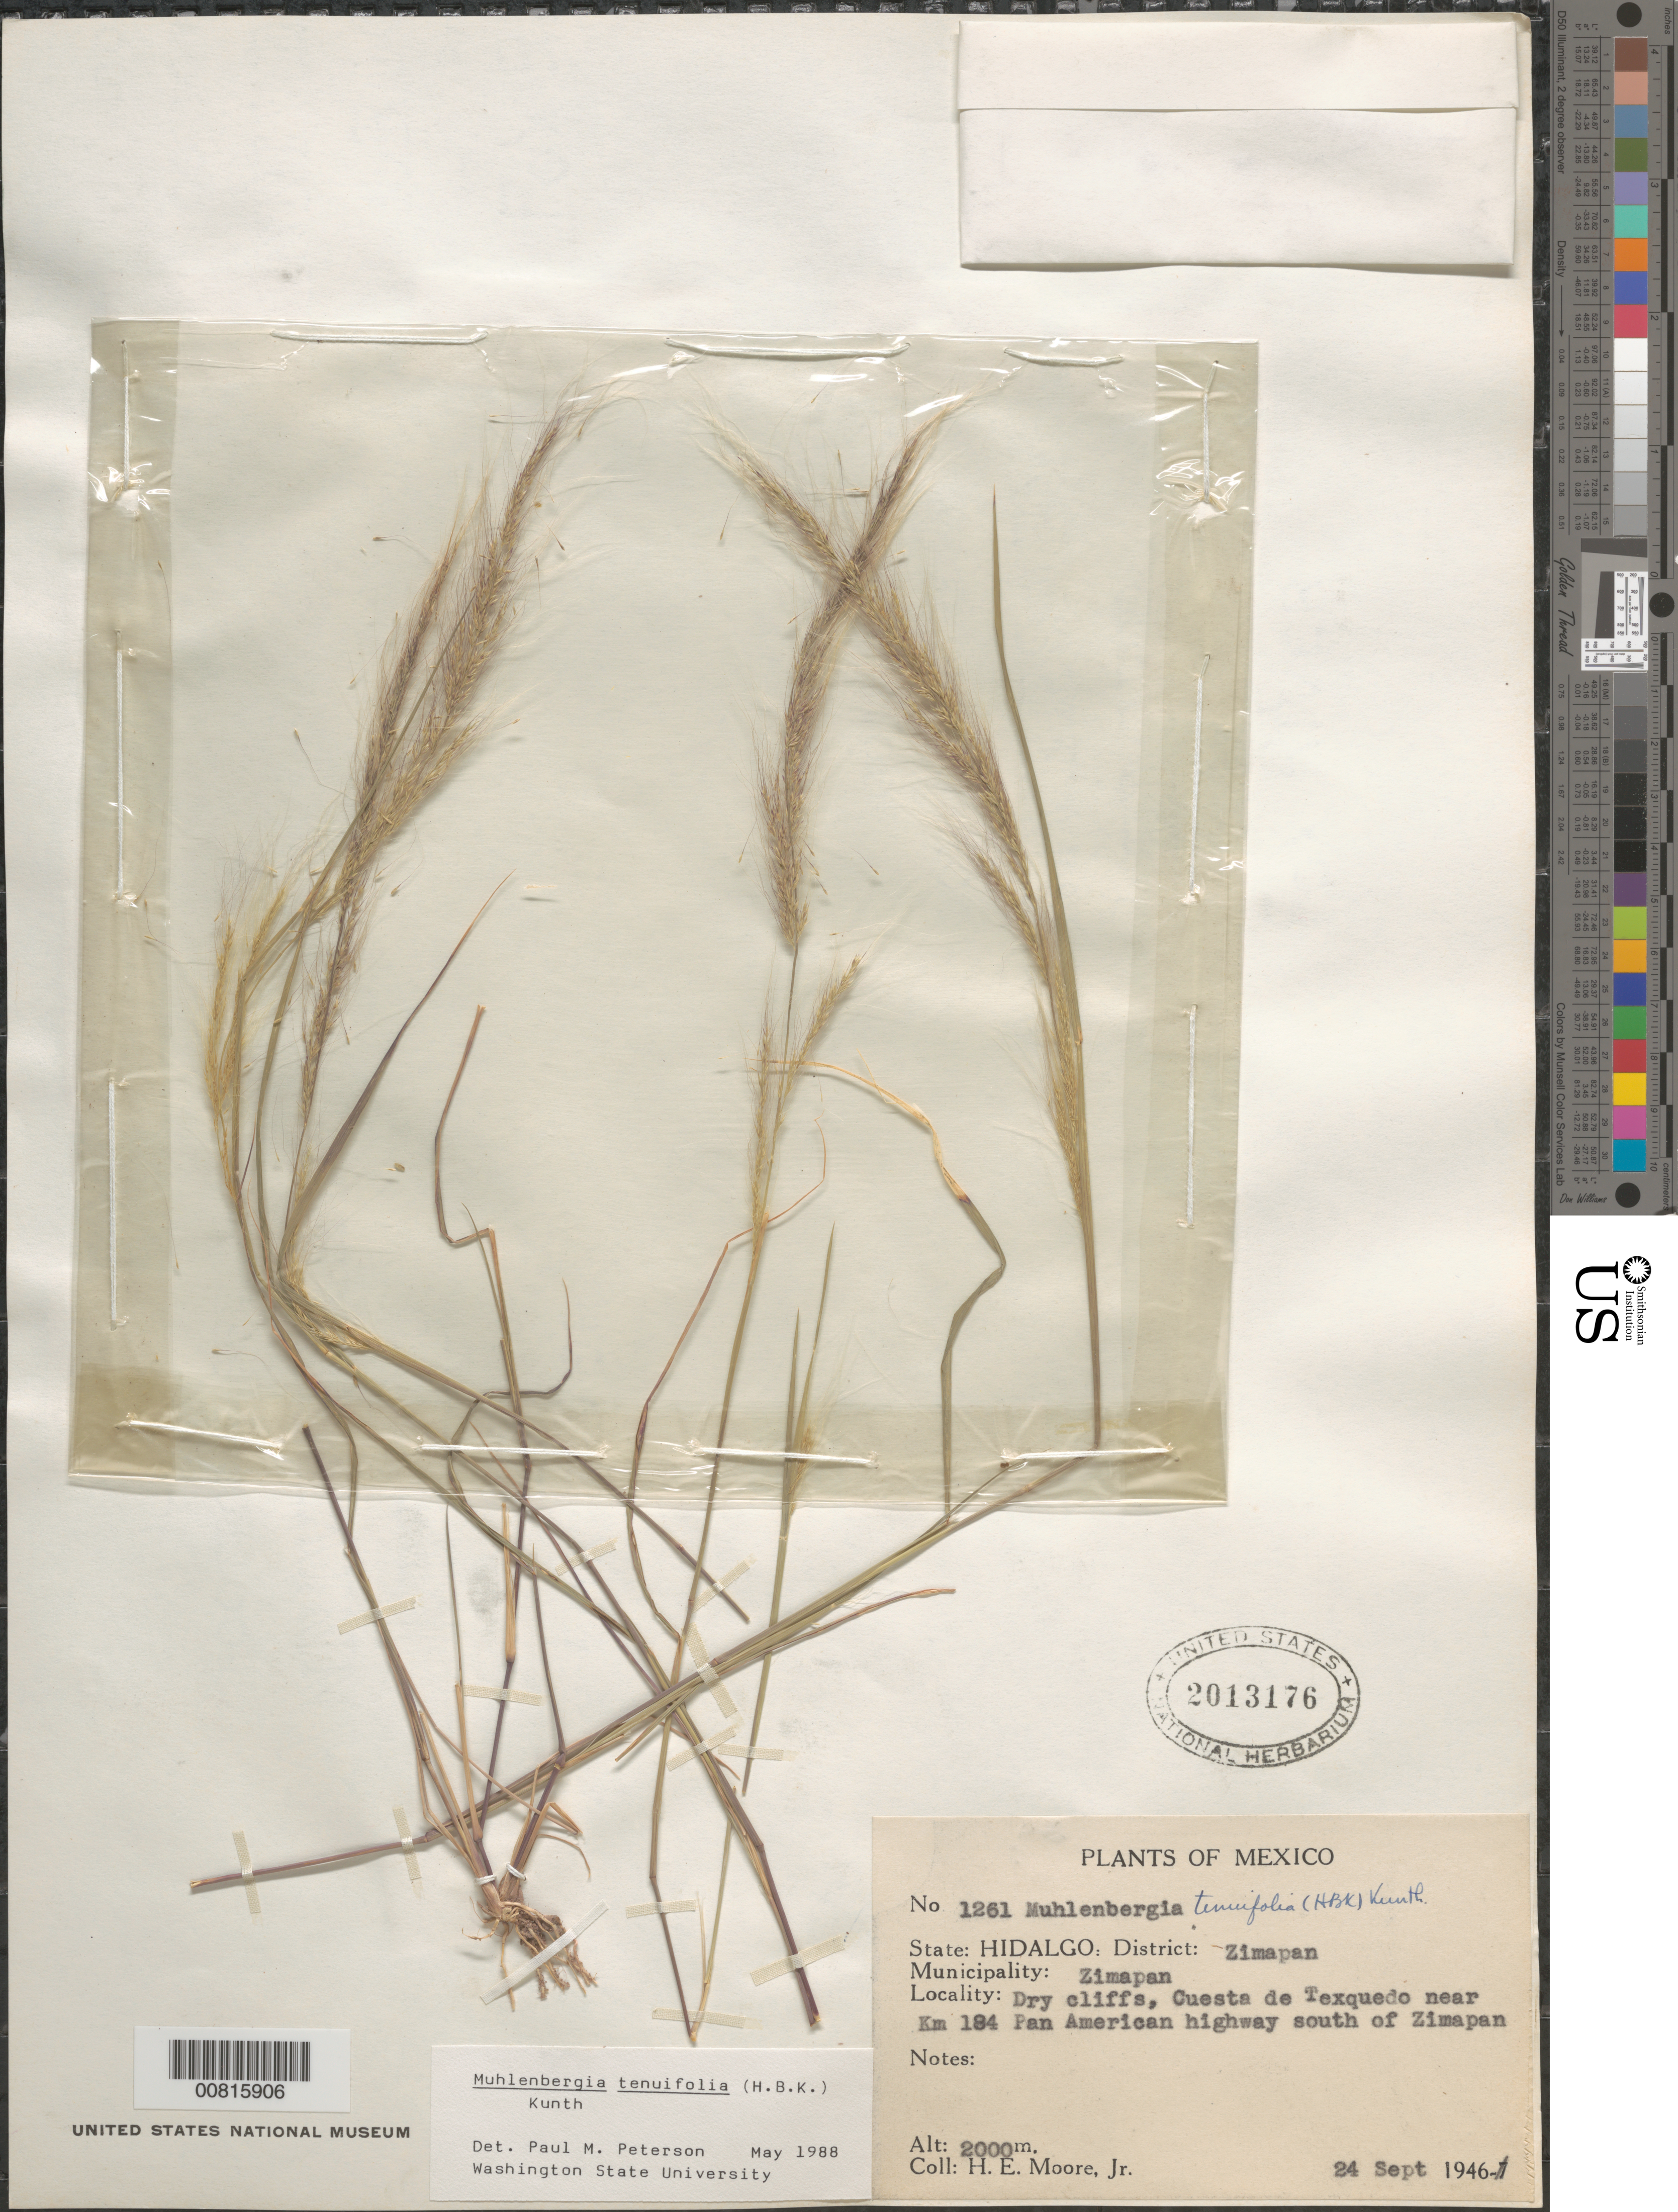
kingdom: Plantae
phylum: Tracheophyta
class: Liliopsida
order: Poales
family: Poaceae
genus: Muhlenbergia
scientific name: Muhlenbergia tenuifolia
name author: (Kunth) Kunth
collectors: H. E. Moore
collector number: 1261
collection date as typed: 24 Sep 1946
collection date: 1946-09-24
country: Mexico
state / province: Hidalgo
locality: Zimapan, mpio. Zimapan, Hgo.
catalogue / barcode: US 2013176